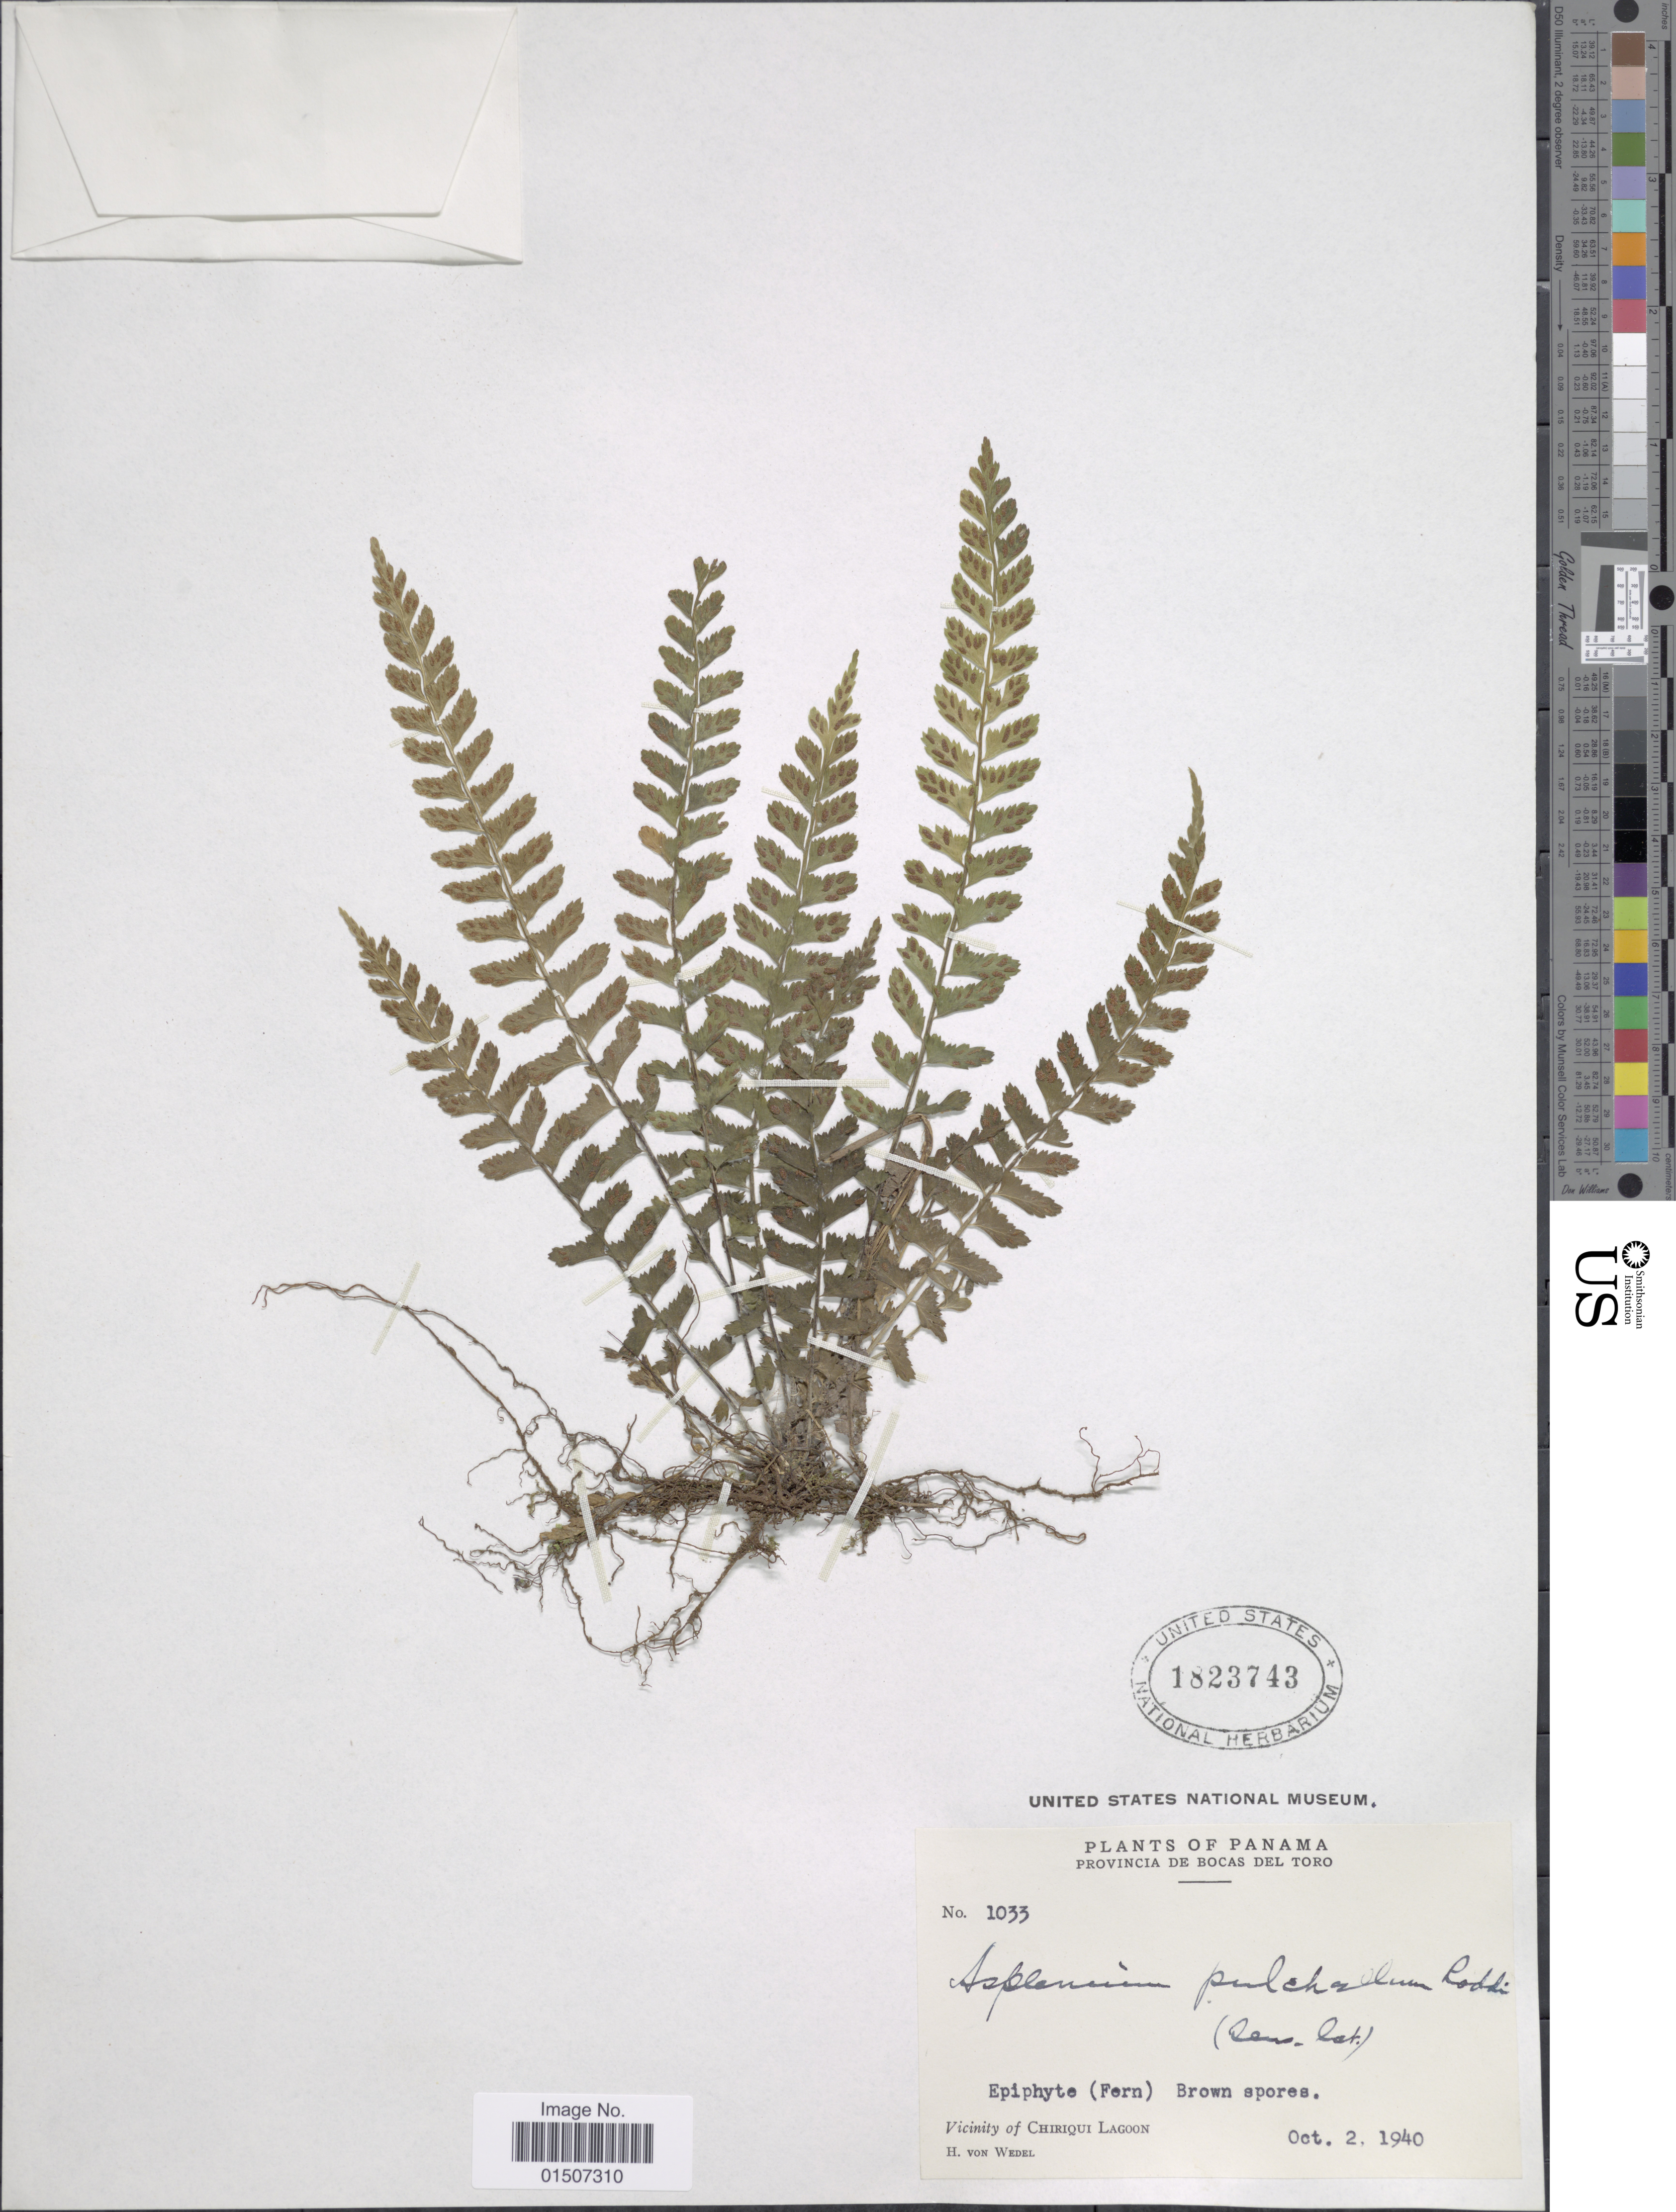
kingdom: Plantae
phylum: Tracheophyta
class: Polypodiopsida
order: Polypodiales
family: Aspleniaceae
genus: Asplenium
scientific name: Asplenium otites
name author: Link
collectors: H. von Wedel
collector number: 1033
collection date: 1940-10-02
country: Panama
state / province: Chiriqui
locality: Provincia de Bocas del Toro, Vicinity of Chiriqui Lagoon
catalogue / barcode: US 1823743